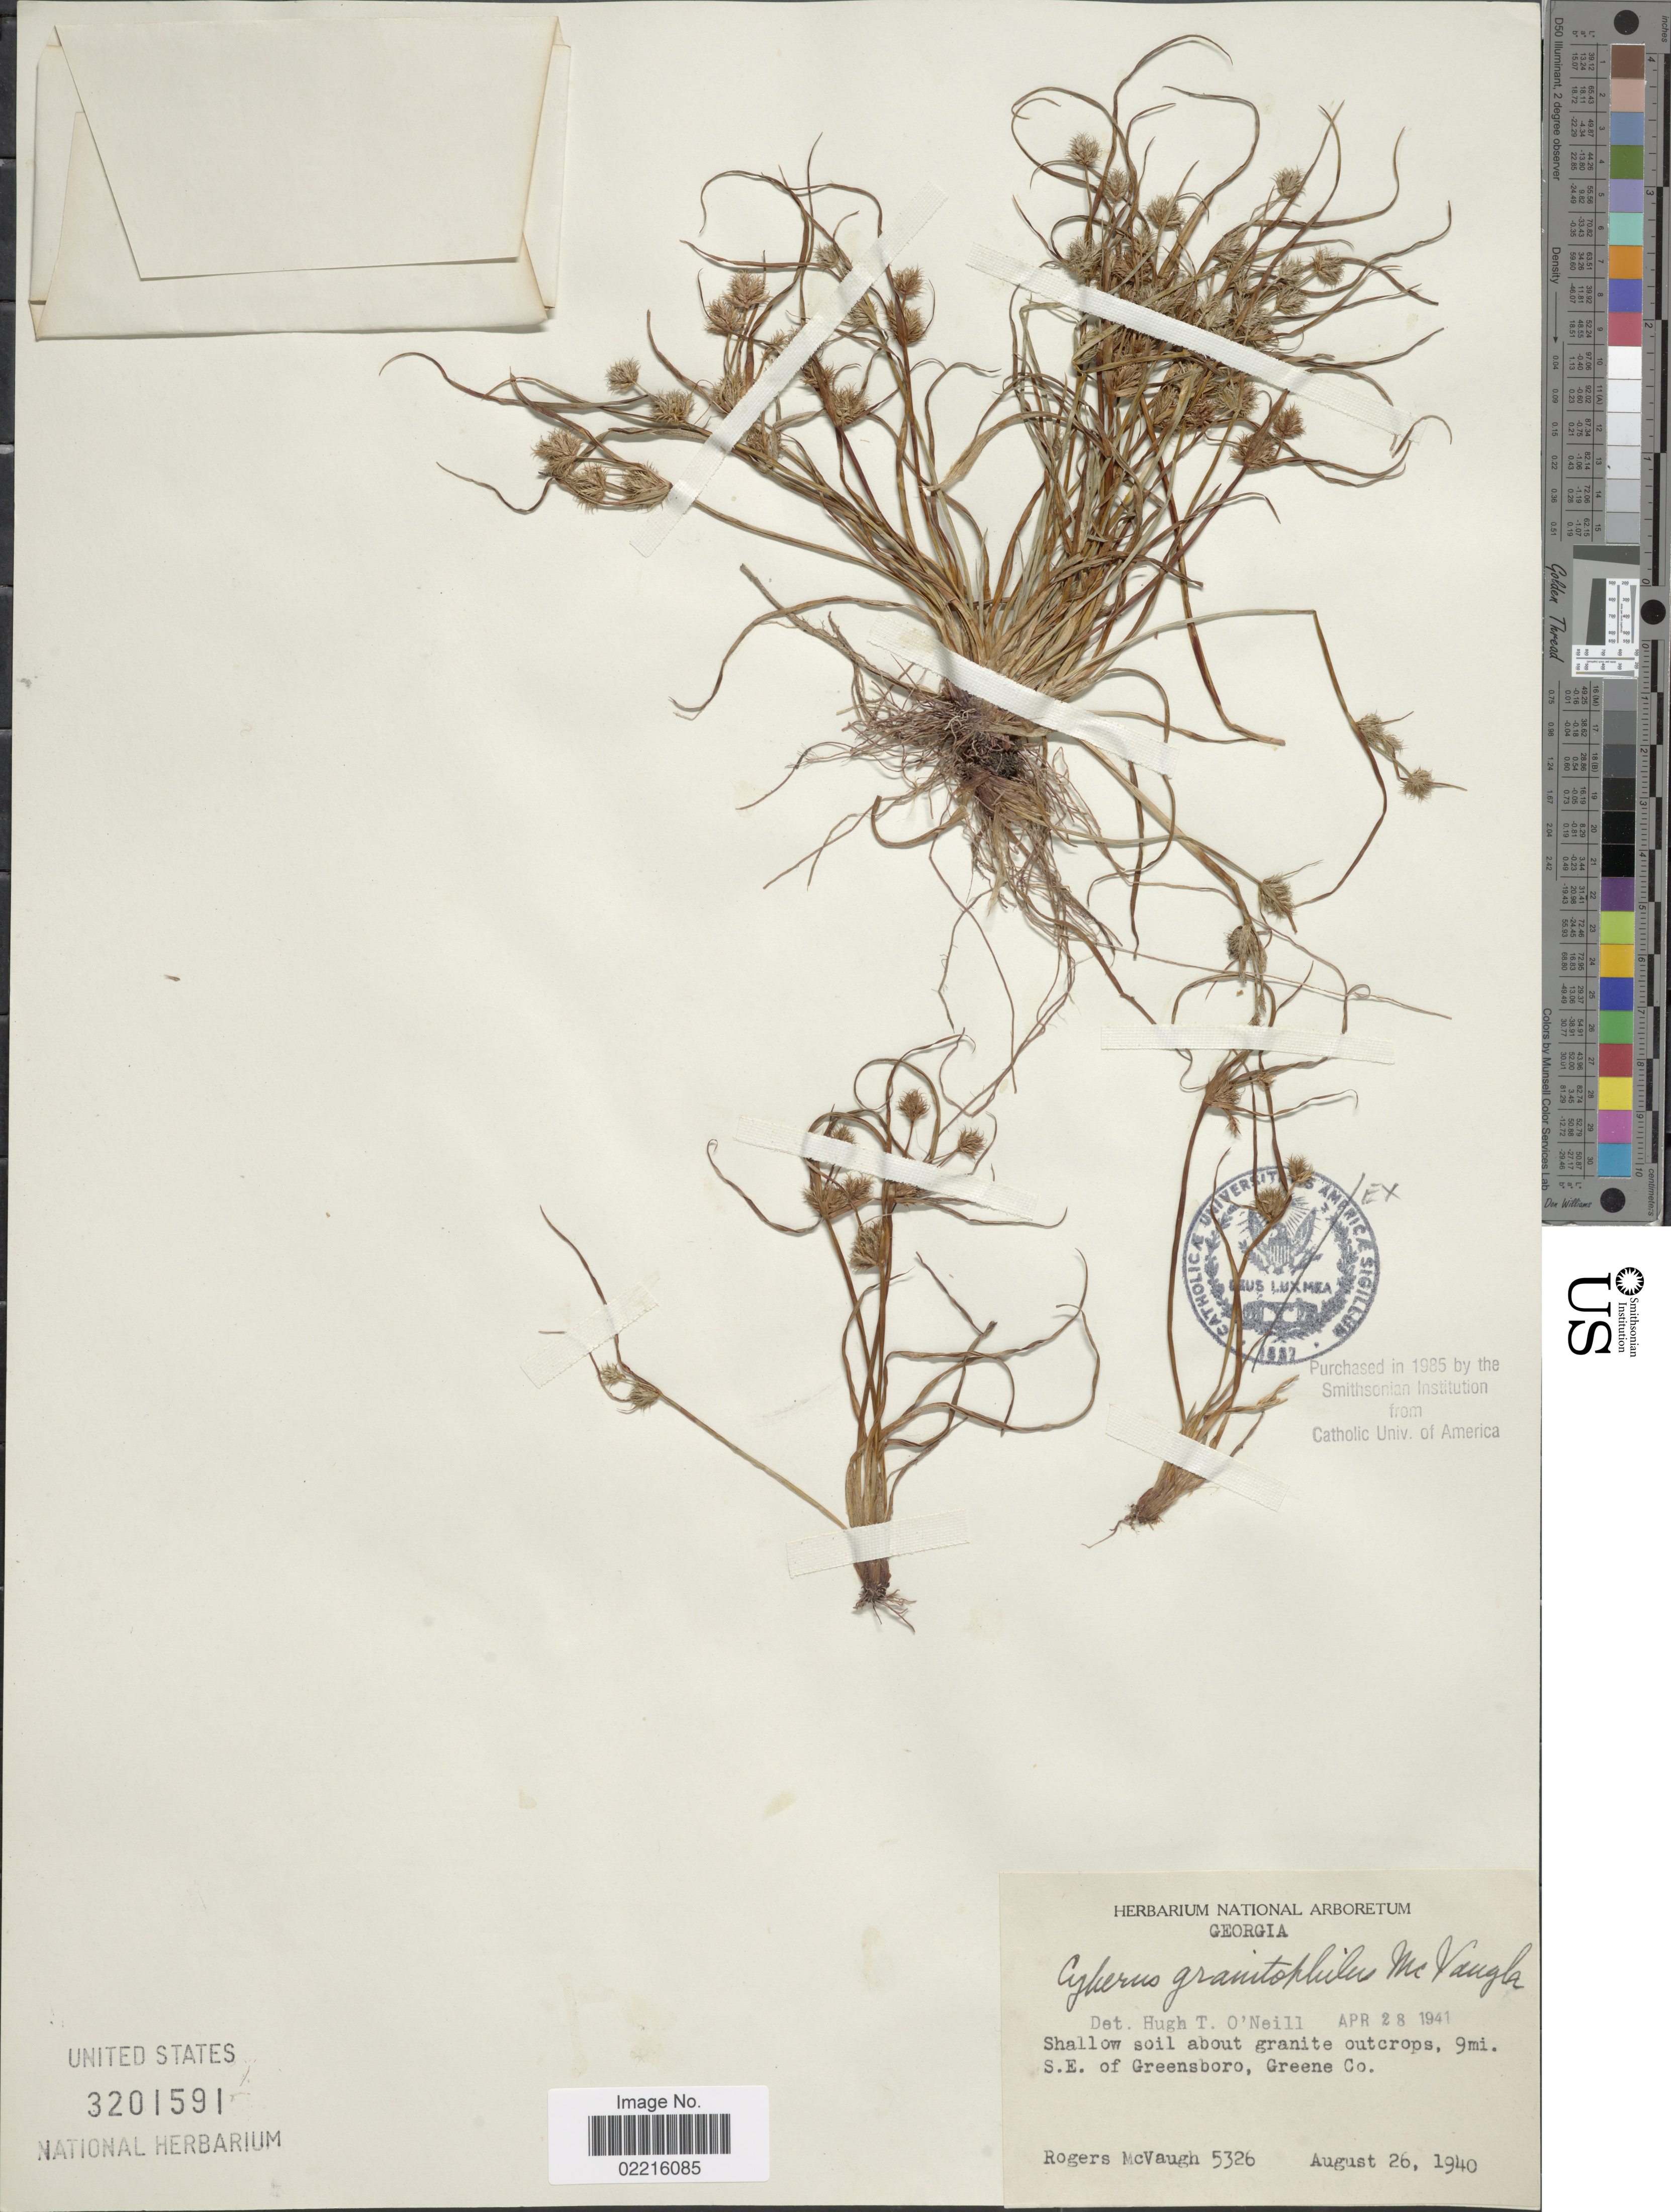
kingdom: Plantae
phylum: Tracheophyta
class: Liliopsida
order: Poales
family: Cyperaceae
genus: Cyperus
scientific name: Cyperus granitophilus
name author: McVaugh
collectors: R. McVaugh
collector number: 5326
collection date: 1940-08-26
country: United States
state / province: Georgia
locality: Shallow soil about granite outcrops, 9mi S.E. of Greensboro, Greene Co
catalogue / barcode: US 3201591